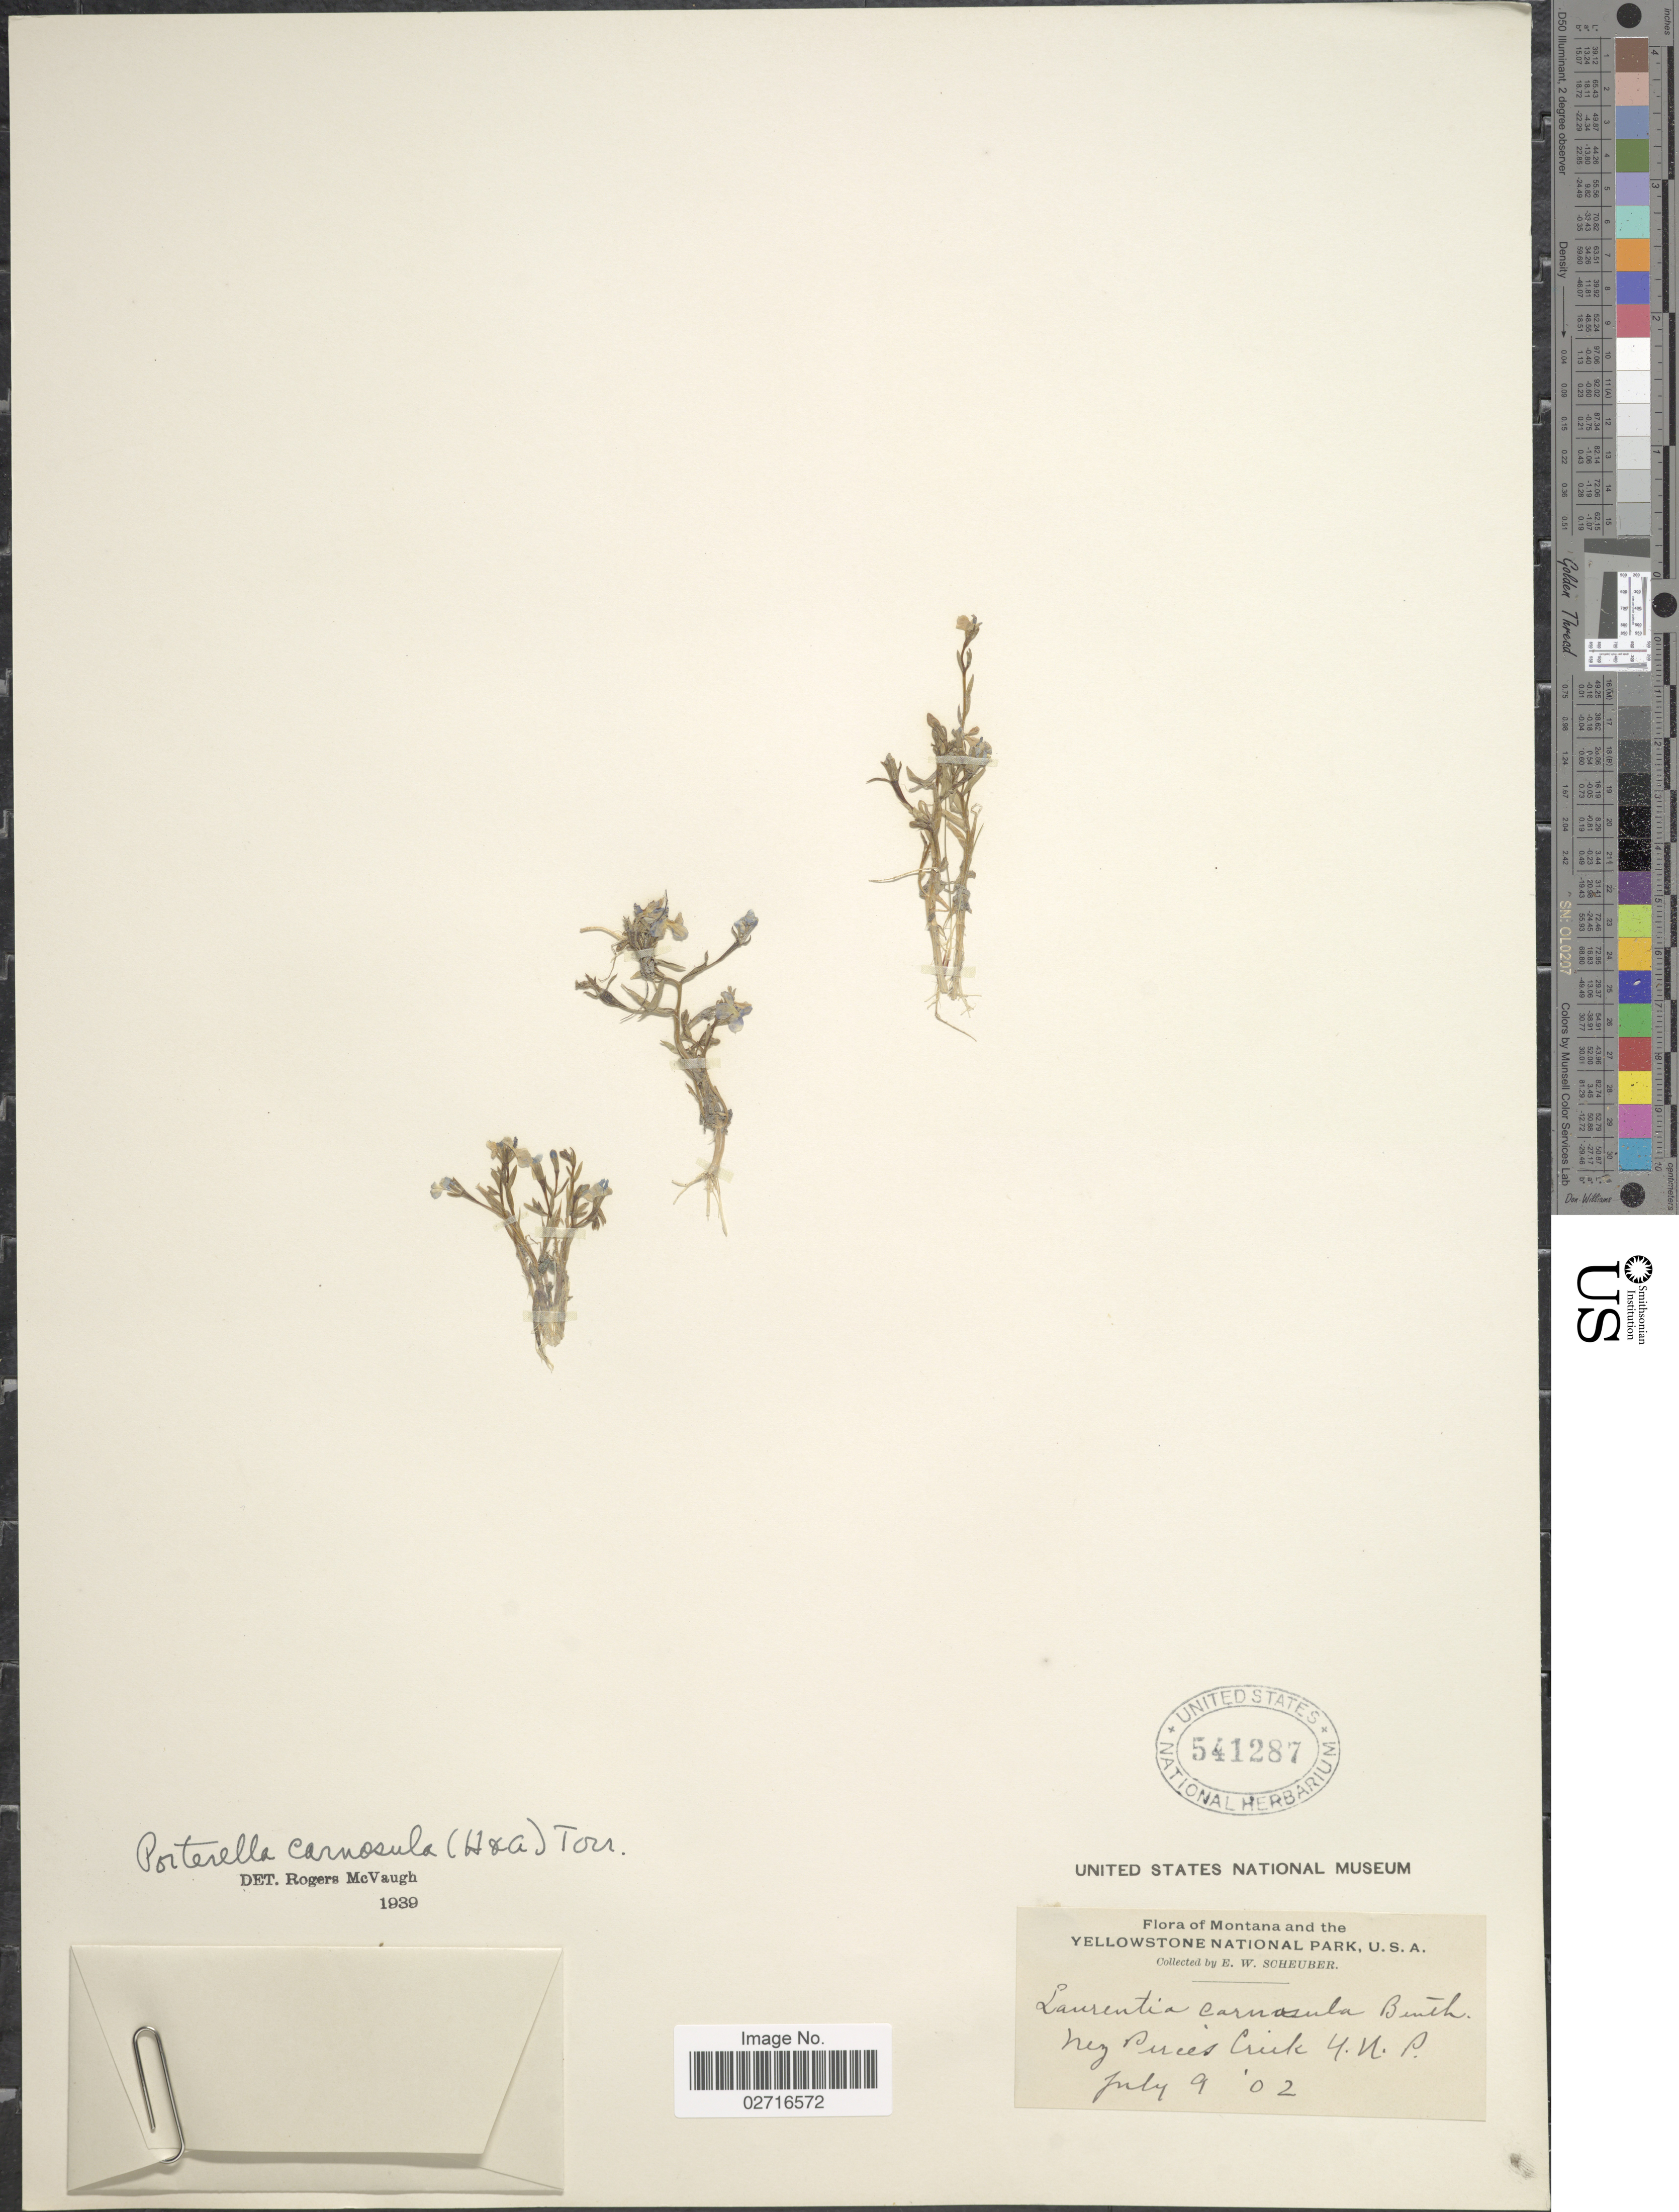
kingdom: Plantae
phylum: Tracheophyta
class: Magnoliopsida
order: Asterales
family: Campanulaceae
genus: Laurentia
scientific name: Laurentia carnosula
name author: (Hook. & Arn.) Benth. ex A. Gray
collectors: E. Scheuber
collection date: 1902-07-09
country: United States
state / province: Wyoming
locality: Montana and the Yellowstone National Park, Nez Perce's Creek, Y. N. P.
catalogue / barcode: US 541287